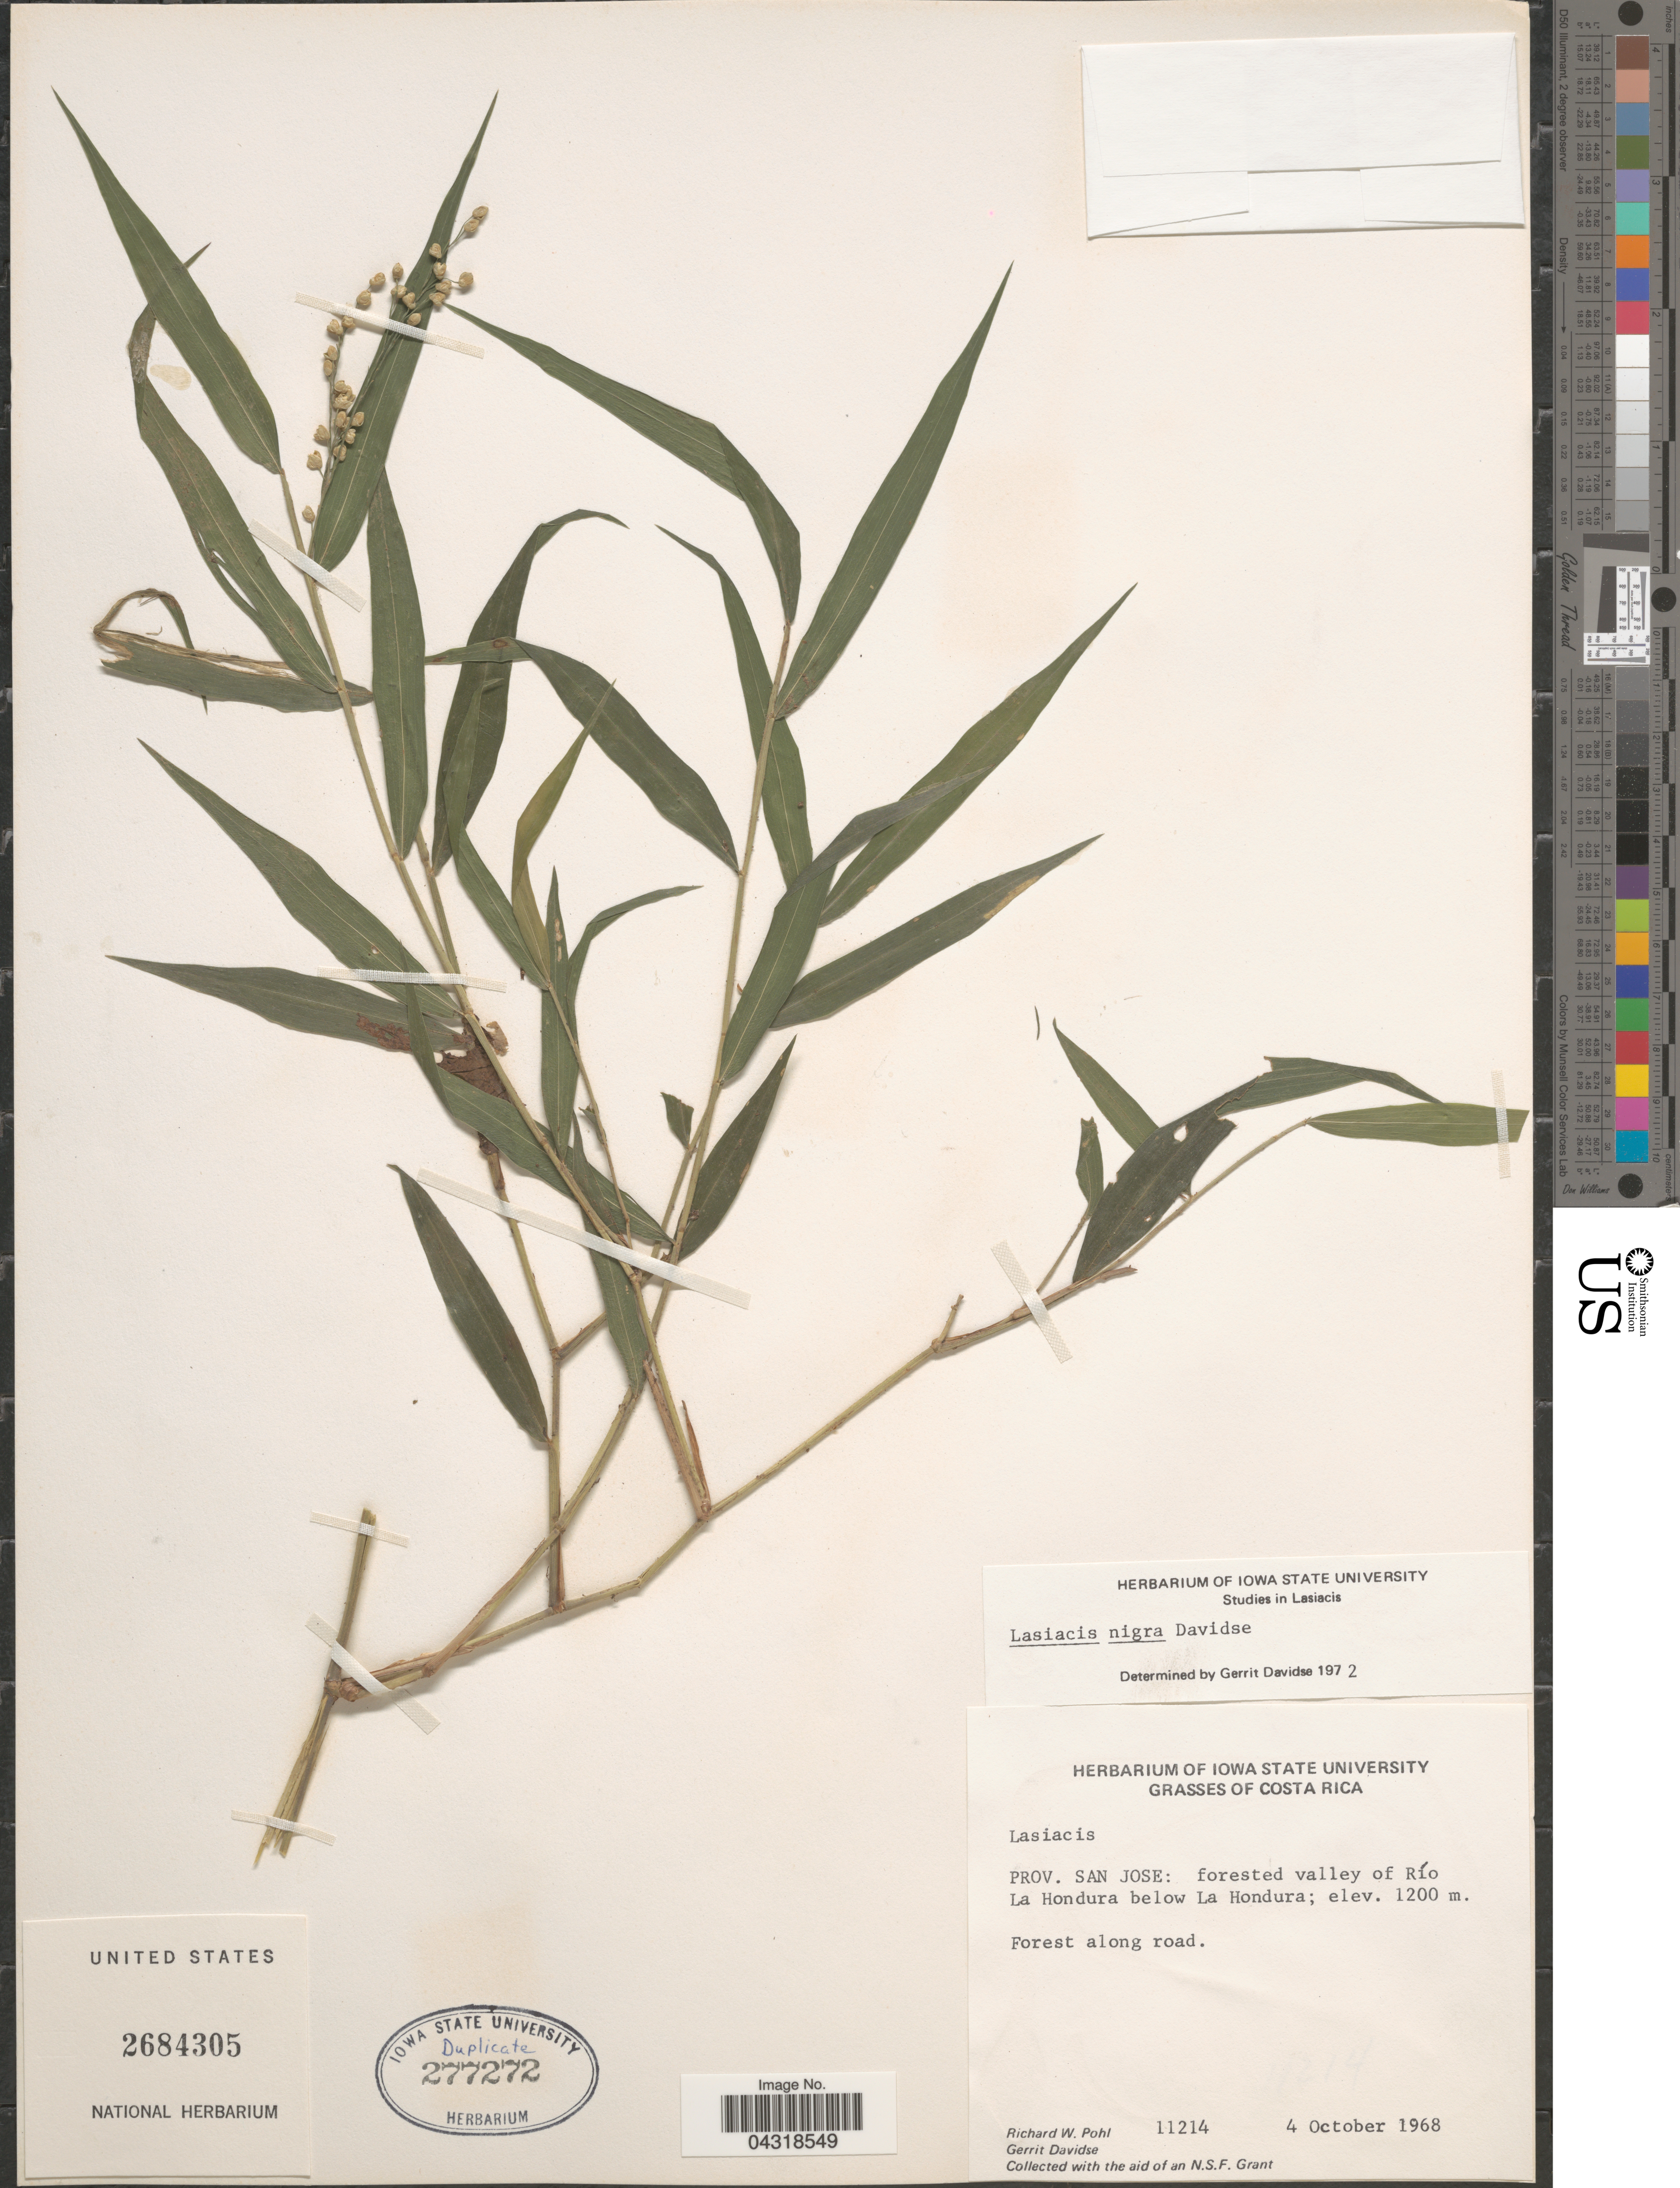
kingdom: Plantae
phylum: Tracheophyta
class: Liliopsida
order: Poales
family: Poaceae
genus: Lasiacis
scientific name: Lasiacis nigra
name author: Davidse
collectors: R. W. Pohl & G. Davidse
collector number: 11214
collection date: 1968-10-04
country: Costa Rica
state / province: San José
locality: Forested valley of Río La Hondura below La Hondura.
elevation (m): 1200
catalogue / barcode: US 2684305